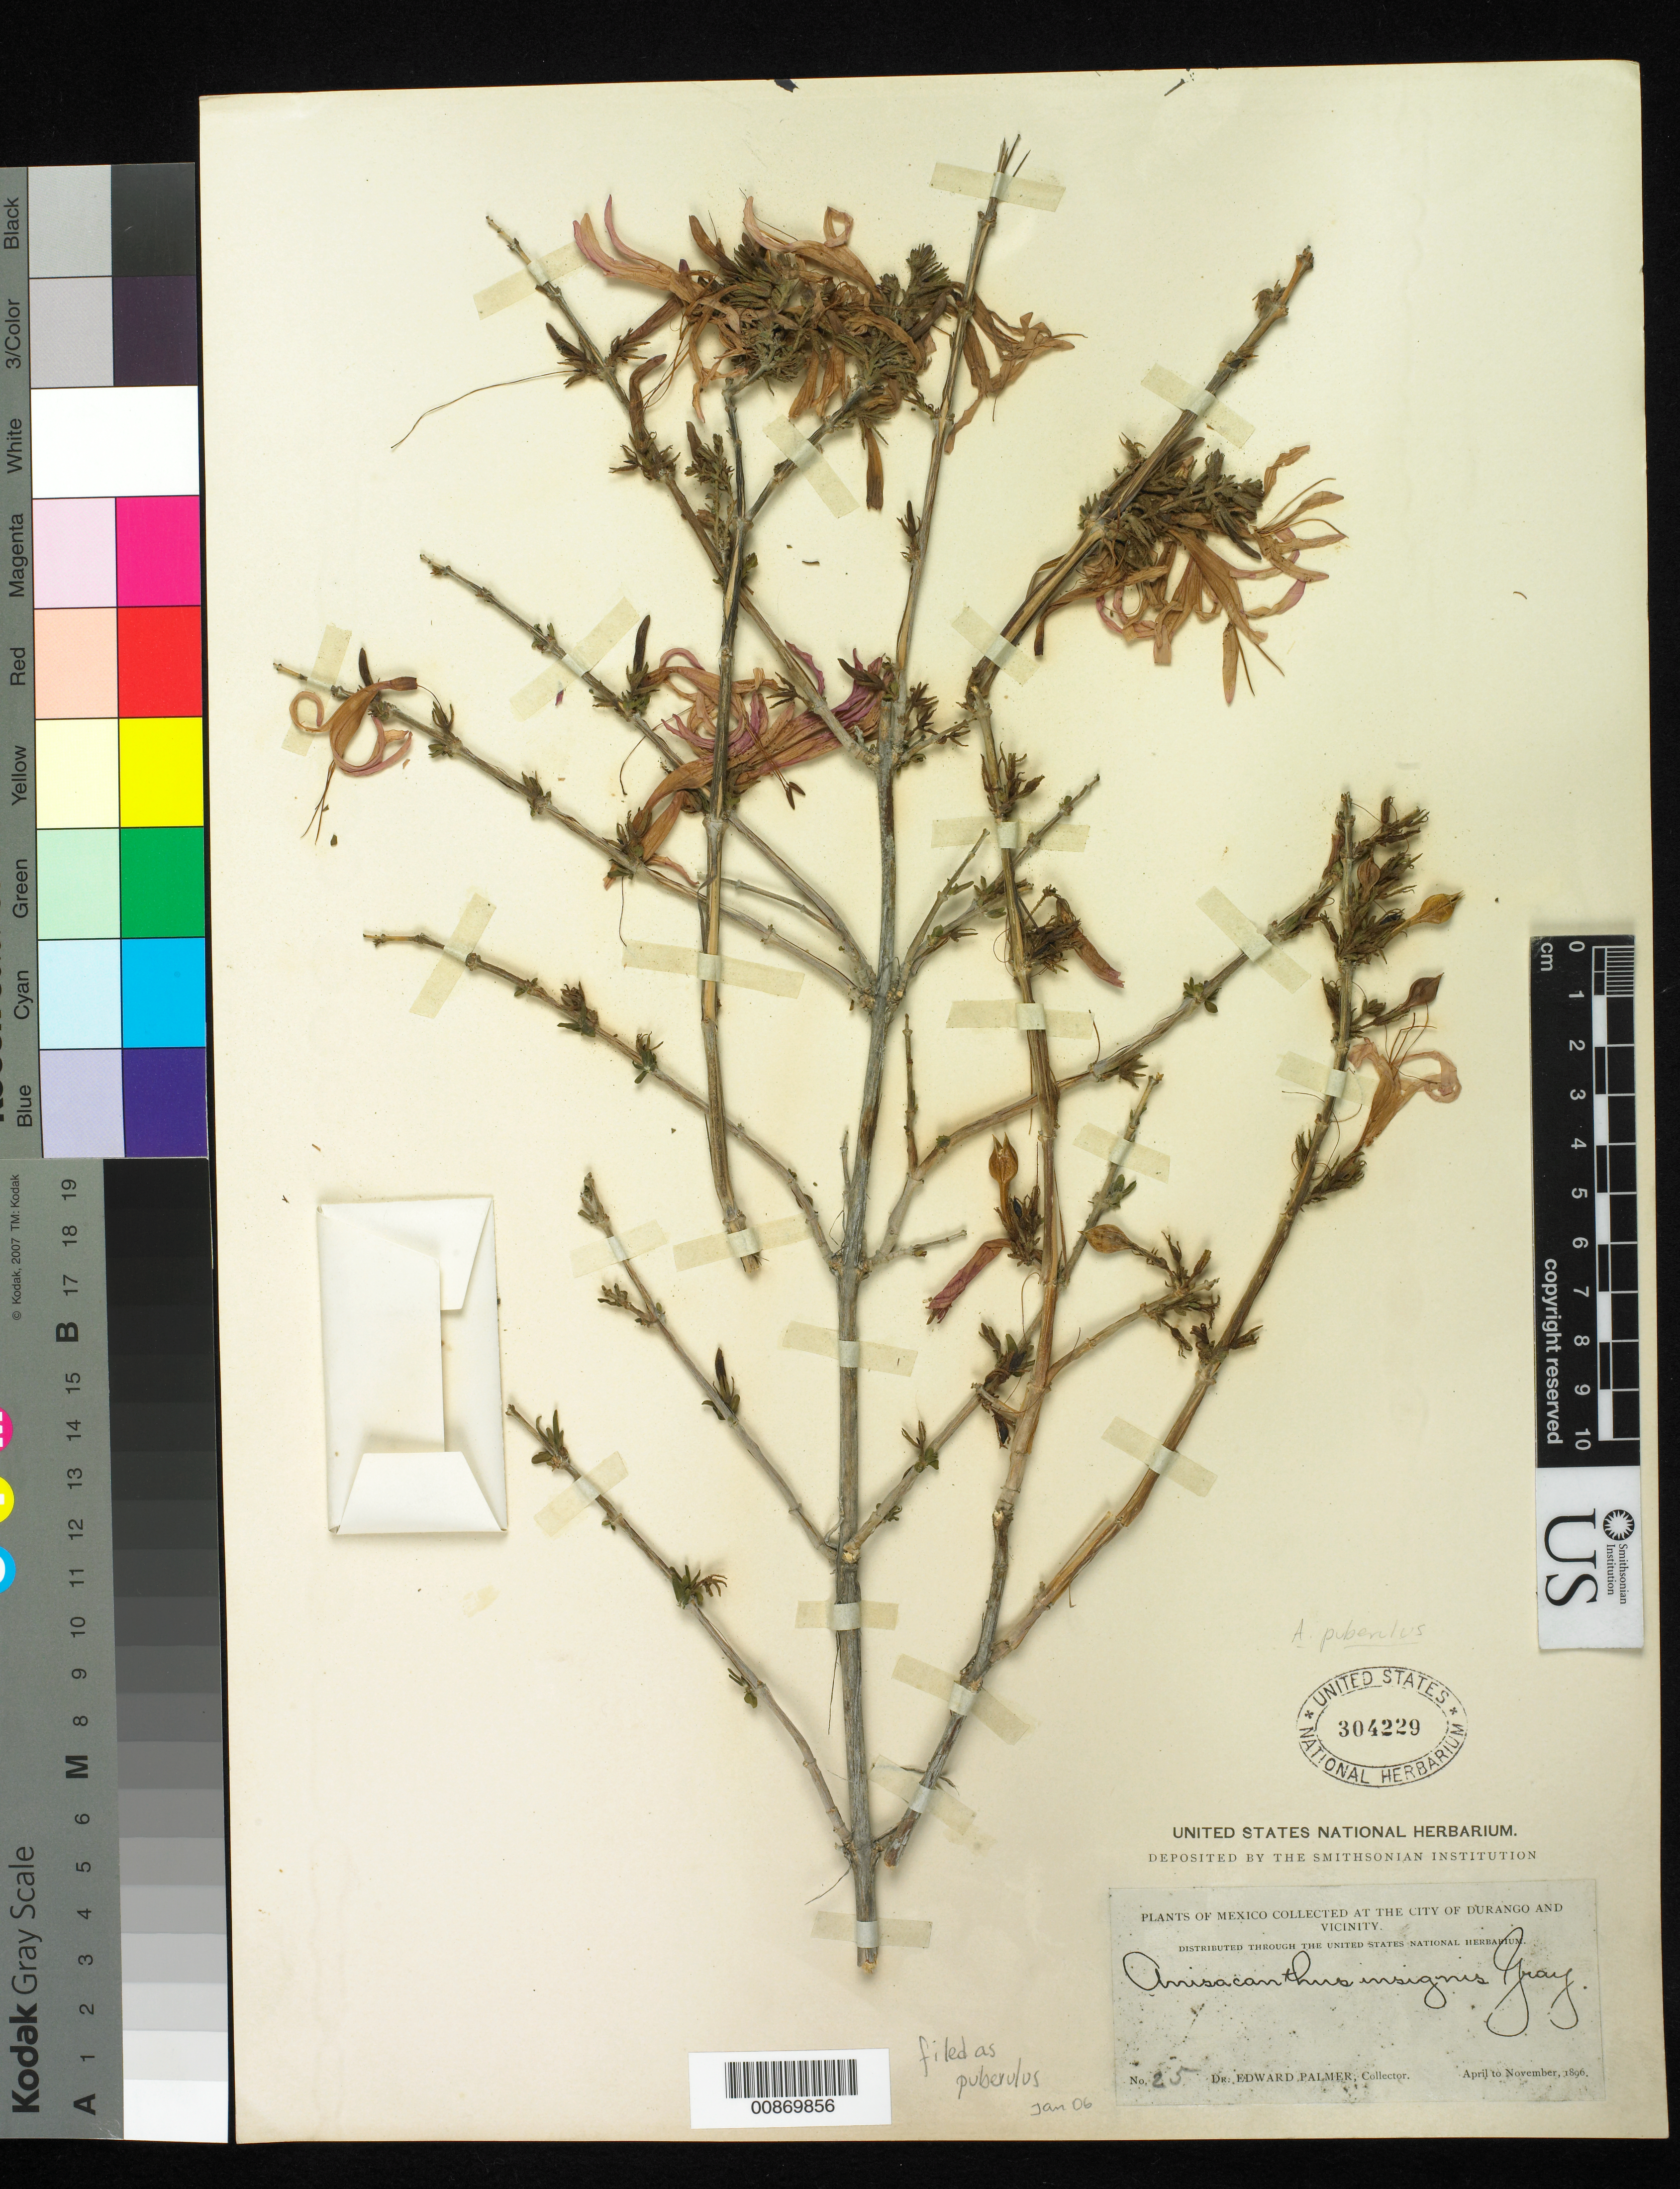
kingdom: Plantae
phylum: Tracheophyta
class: Magnoliopsida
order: Lamiales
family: Acanthaceae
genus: Anisacanthus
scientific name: Anisacanthus puberulus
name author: (Torr.) Henrickson & E.J. Lott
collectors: E. Palmer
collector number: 25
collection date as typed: Apr 1896 to -- Nov 1896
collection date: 1896-04/1896-11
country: Mexico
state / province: Durango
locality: City of Durango and vicinity.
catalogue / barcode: US 304229